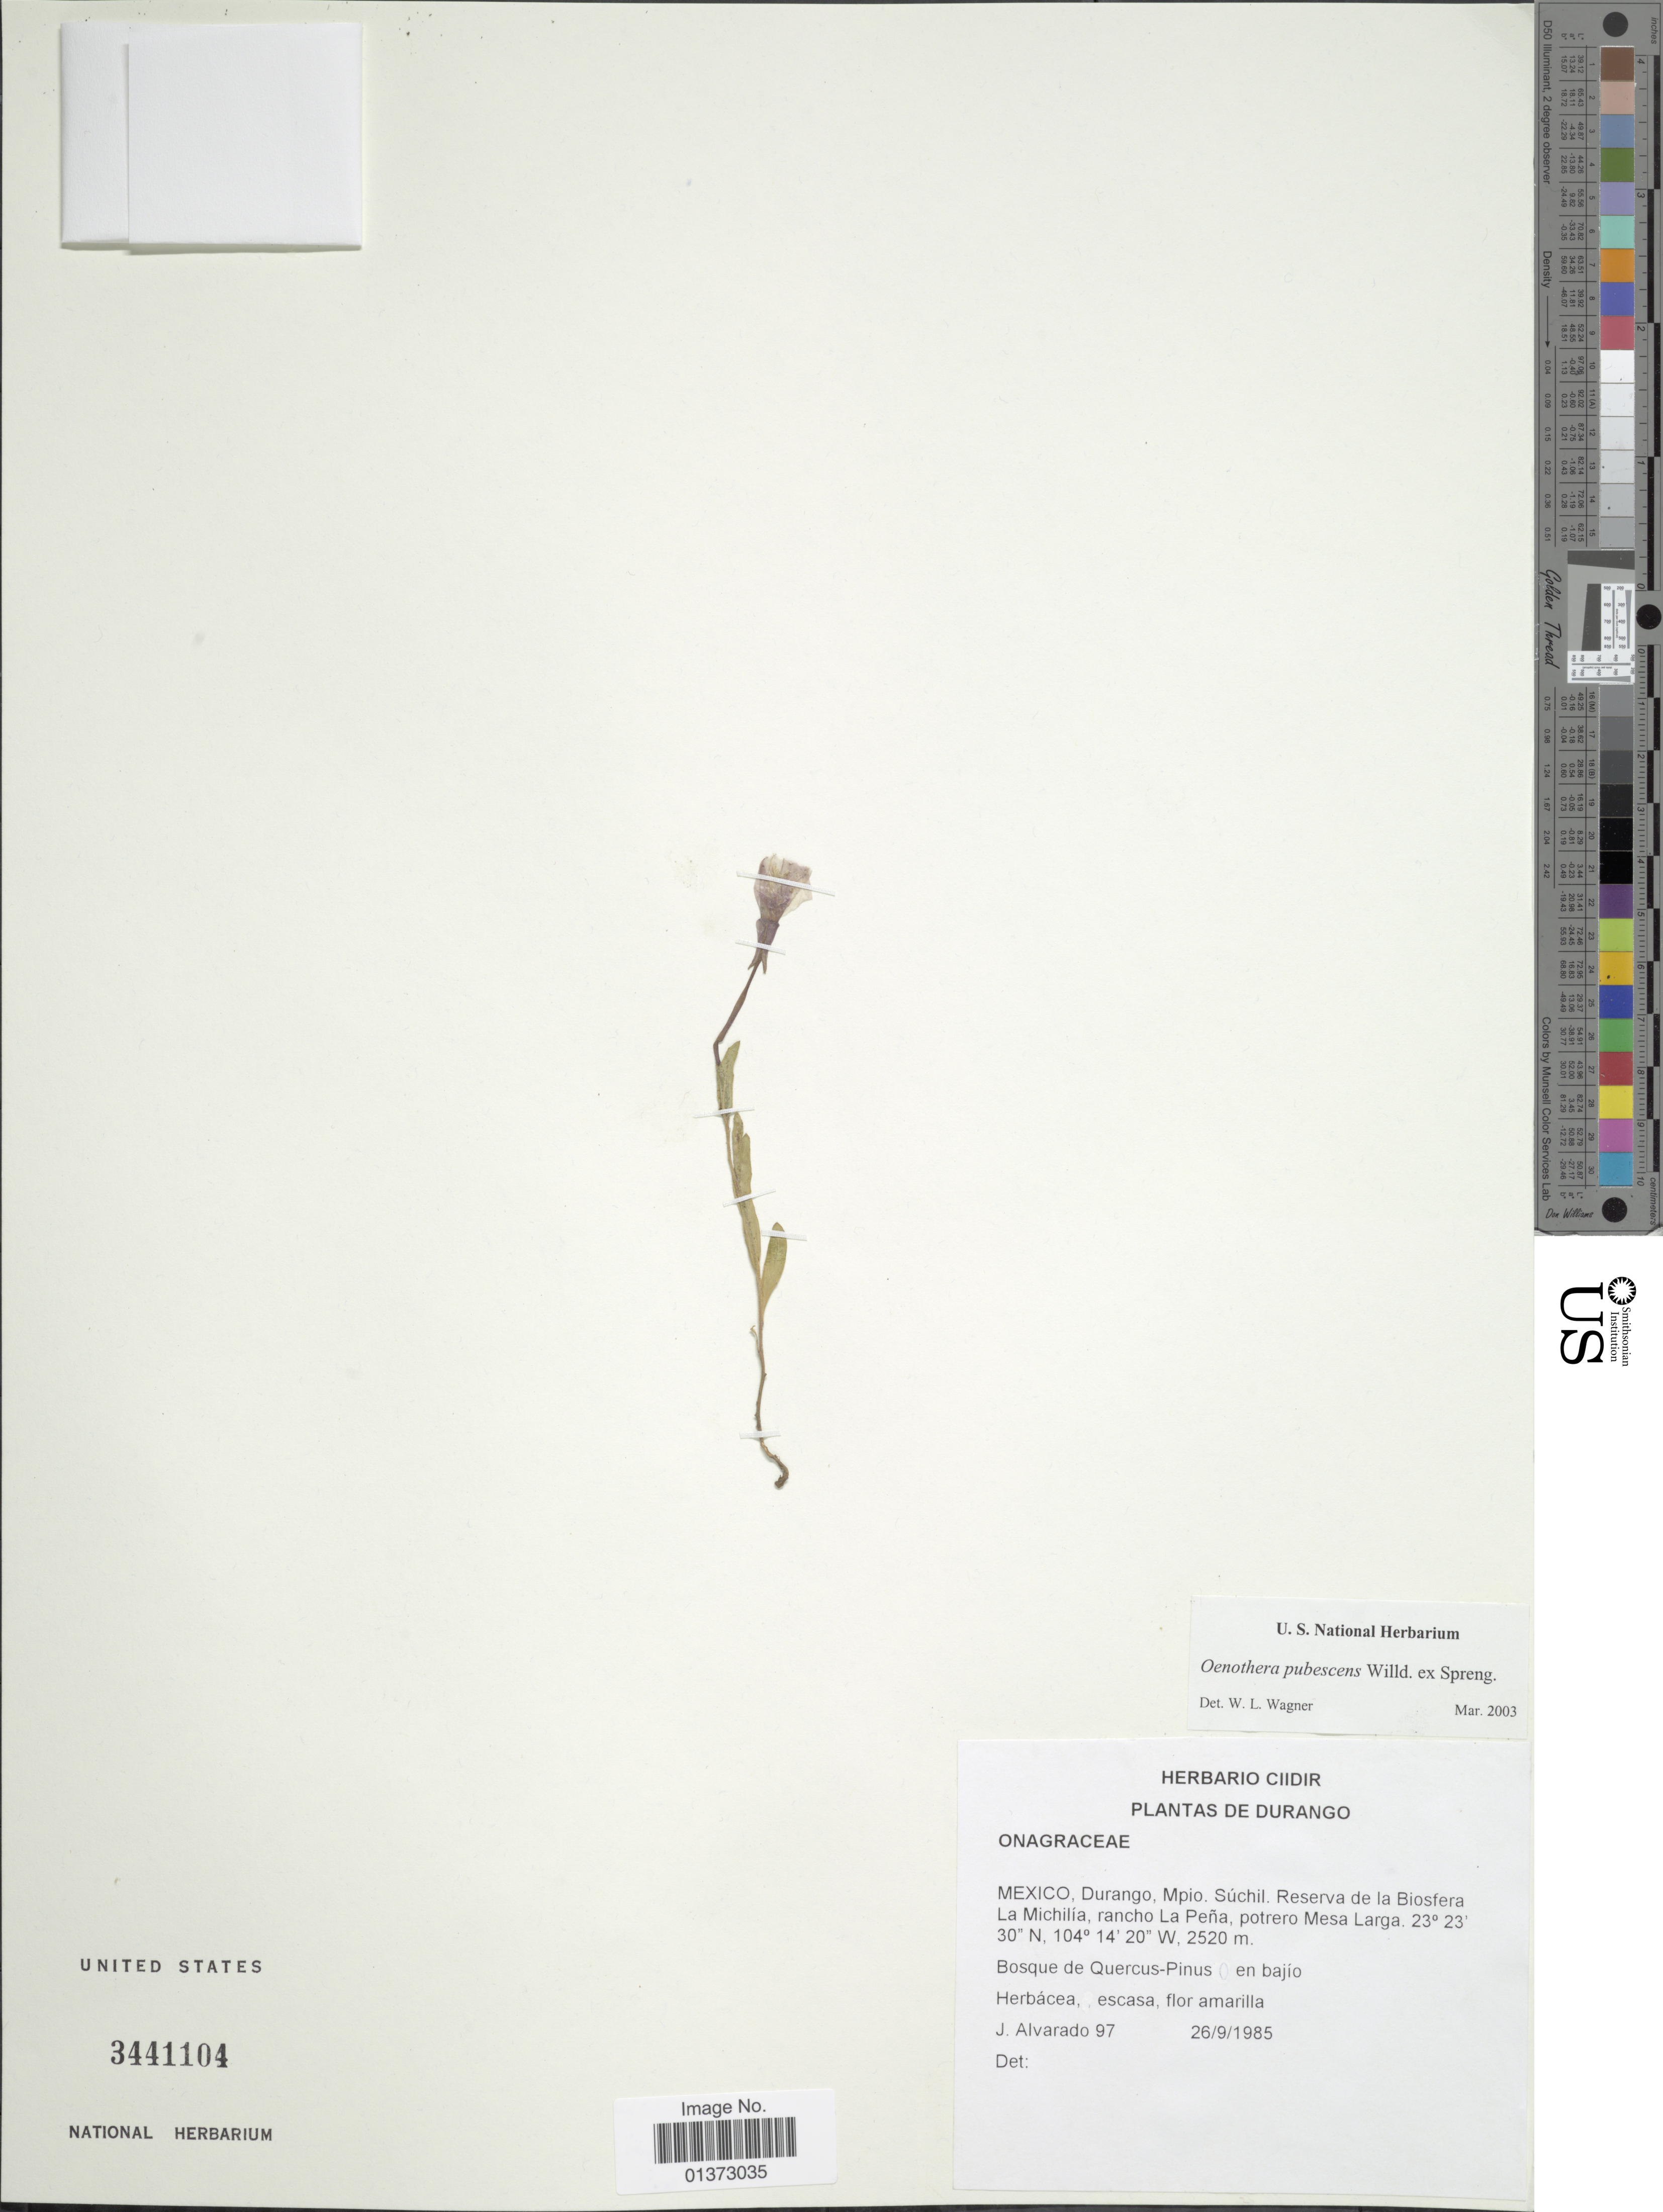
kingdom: Plantae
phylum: Tracheophyta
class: Magnoliopsida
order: Myrtales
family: Onagraceae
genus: Oenothera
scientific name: Oenothera pubescens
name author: Willd. ex Spreng.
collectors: J. Alvarado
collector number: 97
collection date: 1985-09-26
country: Mexico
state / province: Durango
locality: Mpio. Súchil, Reserva de la Biosfera La Michilia, rancho La Peña, potrero Mesa Larga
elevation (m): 2520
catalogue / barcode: US 3441104